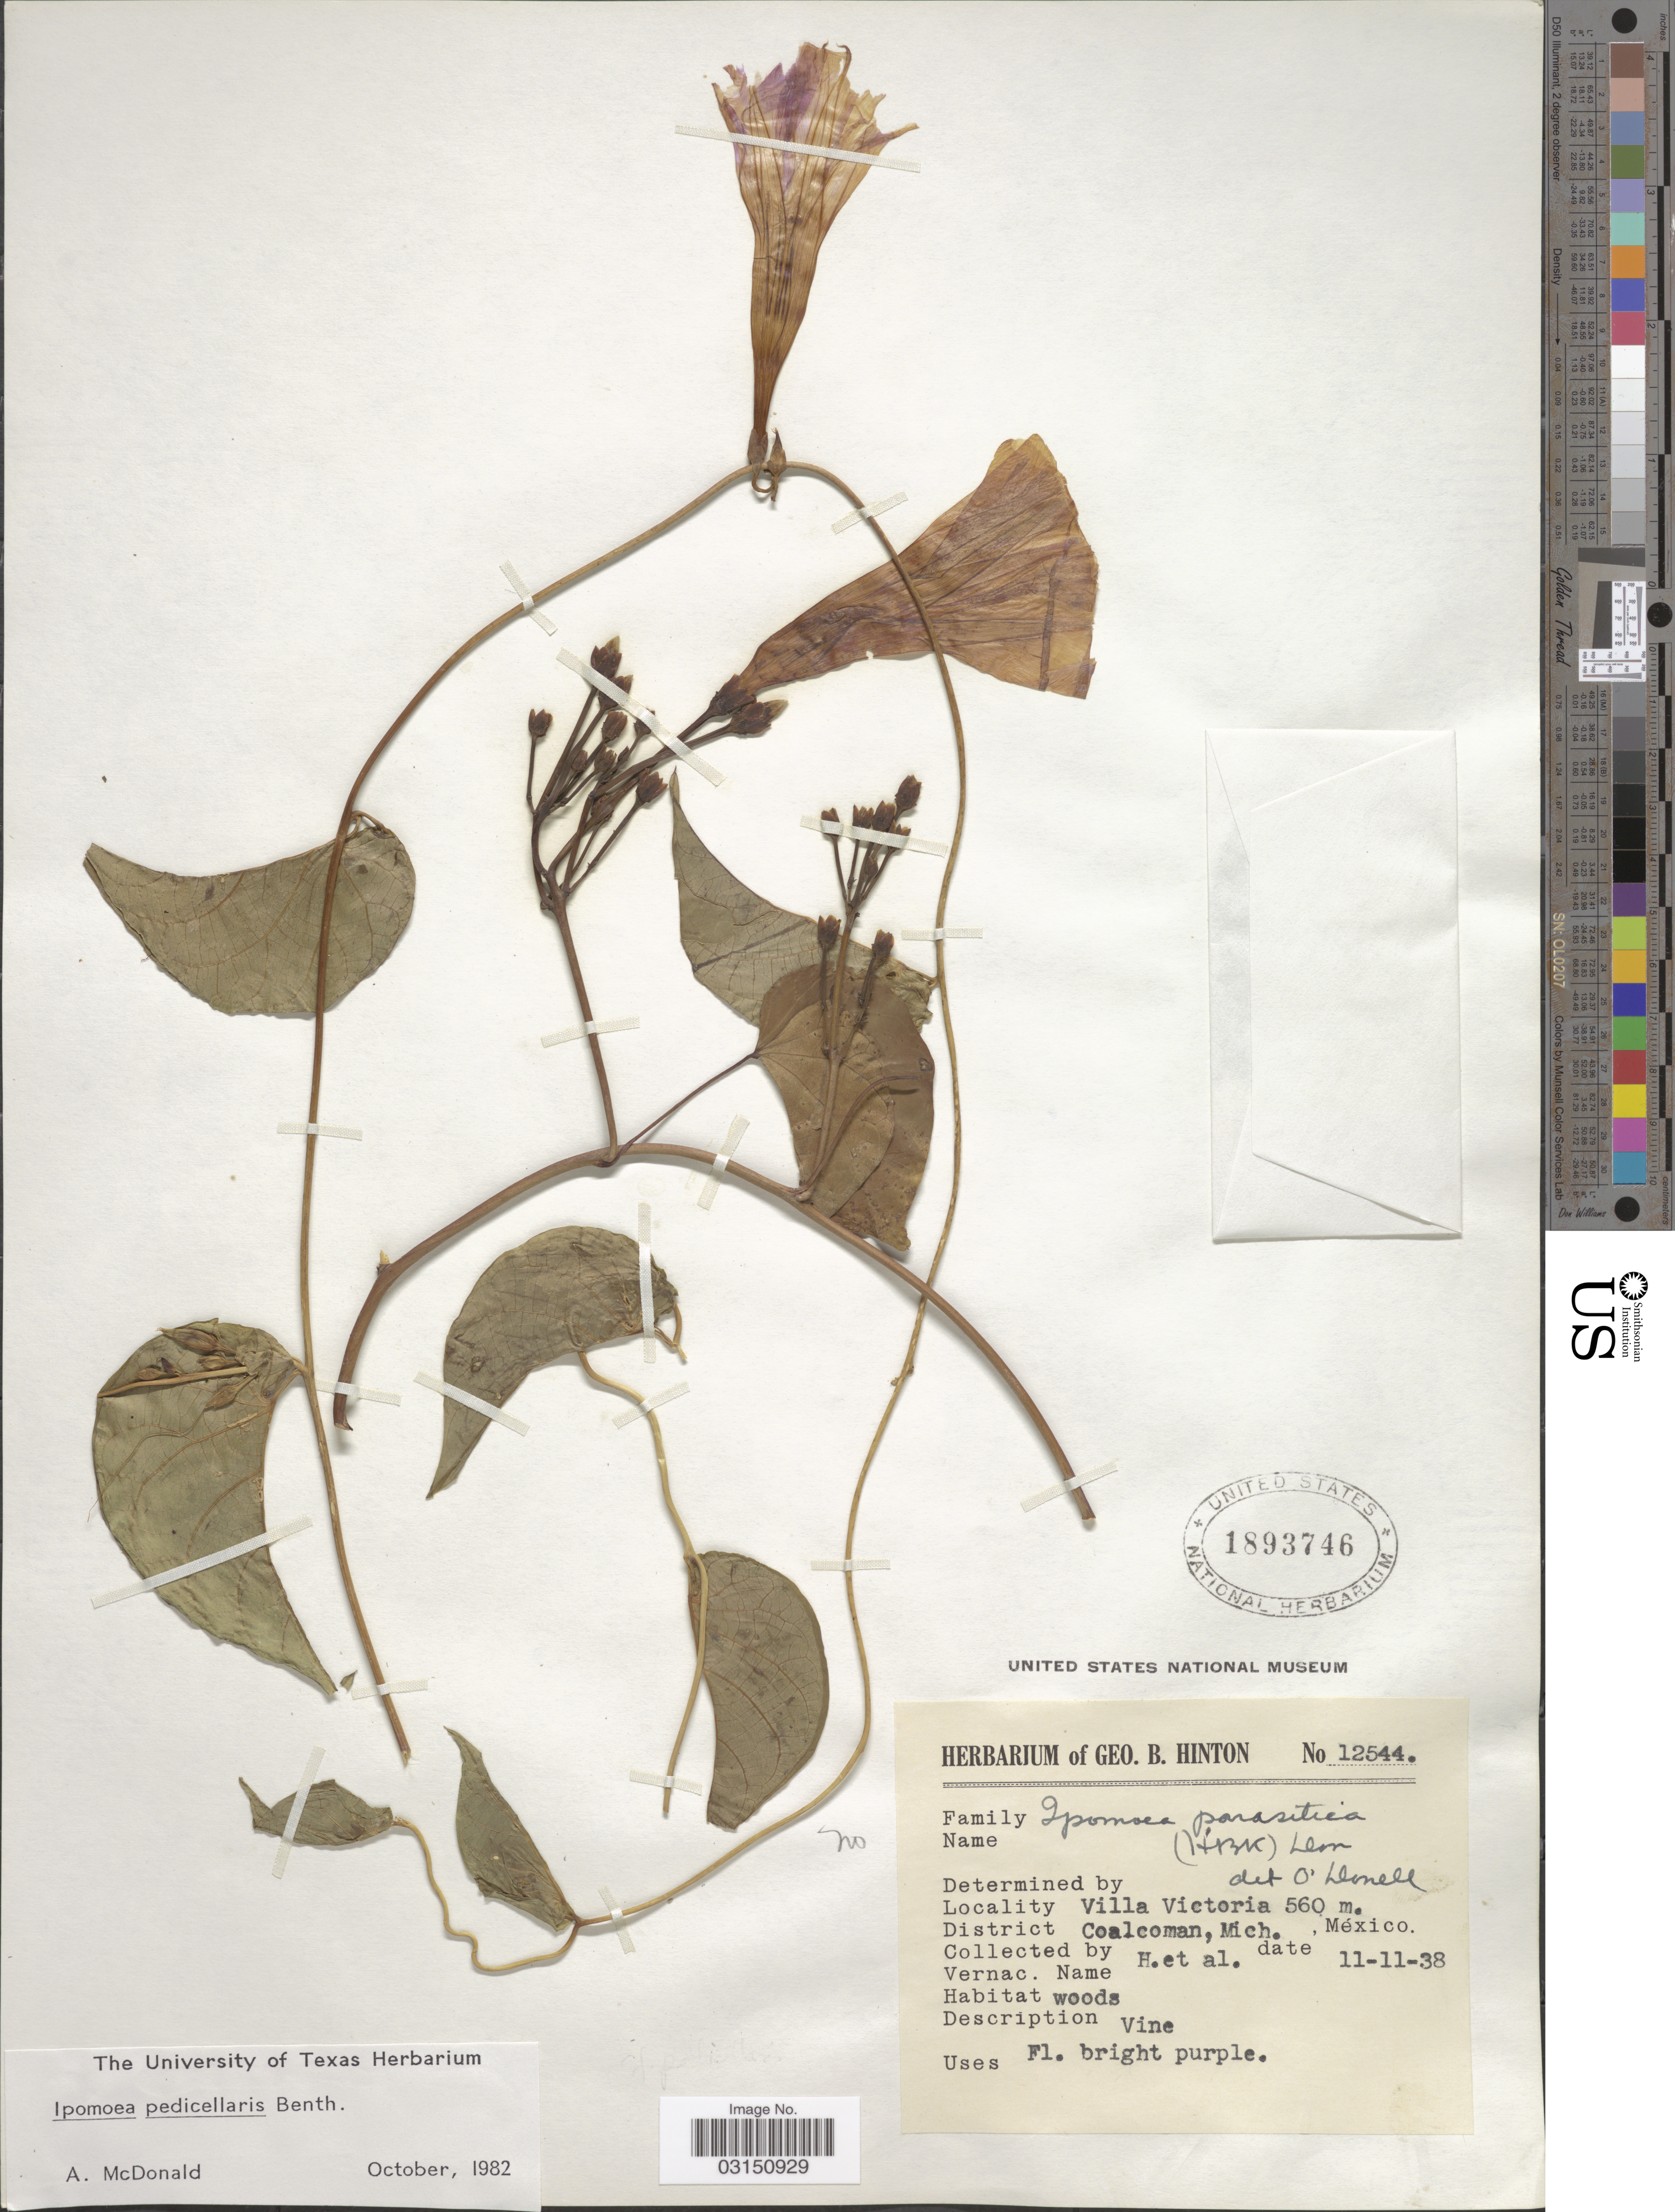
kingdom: Plantae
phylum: Tracheophyta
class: Magnoliopsida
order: Solanales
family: Convolvulaceae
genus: Ipomoea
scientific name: Ipomoea pedicellaris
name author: Benth.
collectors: G. B. Hinton & et al.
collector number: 12544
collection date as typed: Transcribed d/m/y: 11/11/38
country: Mexico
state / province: Michoacán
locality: Villa Victoria. District Coalcoman.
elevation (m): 560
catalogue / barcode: US 1893746